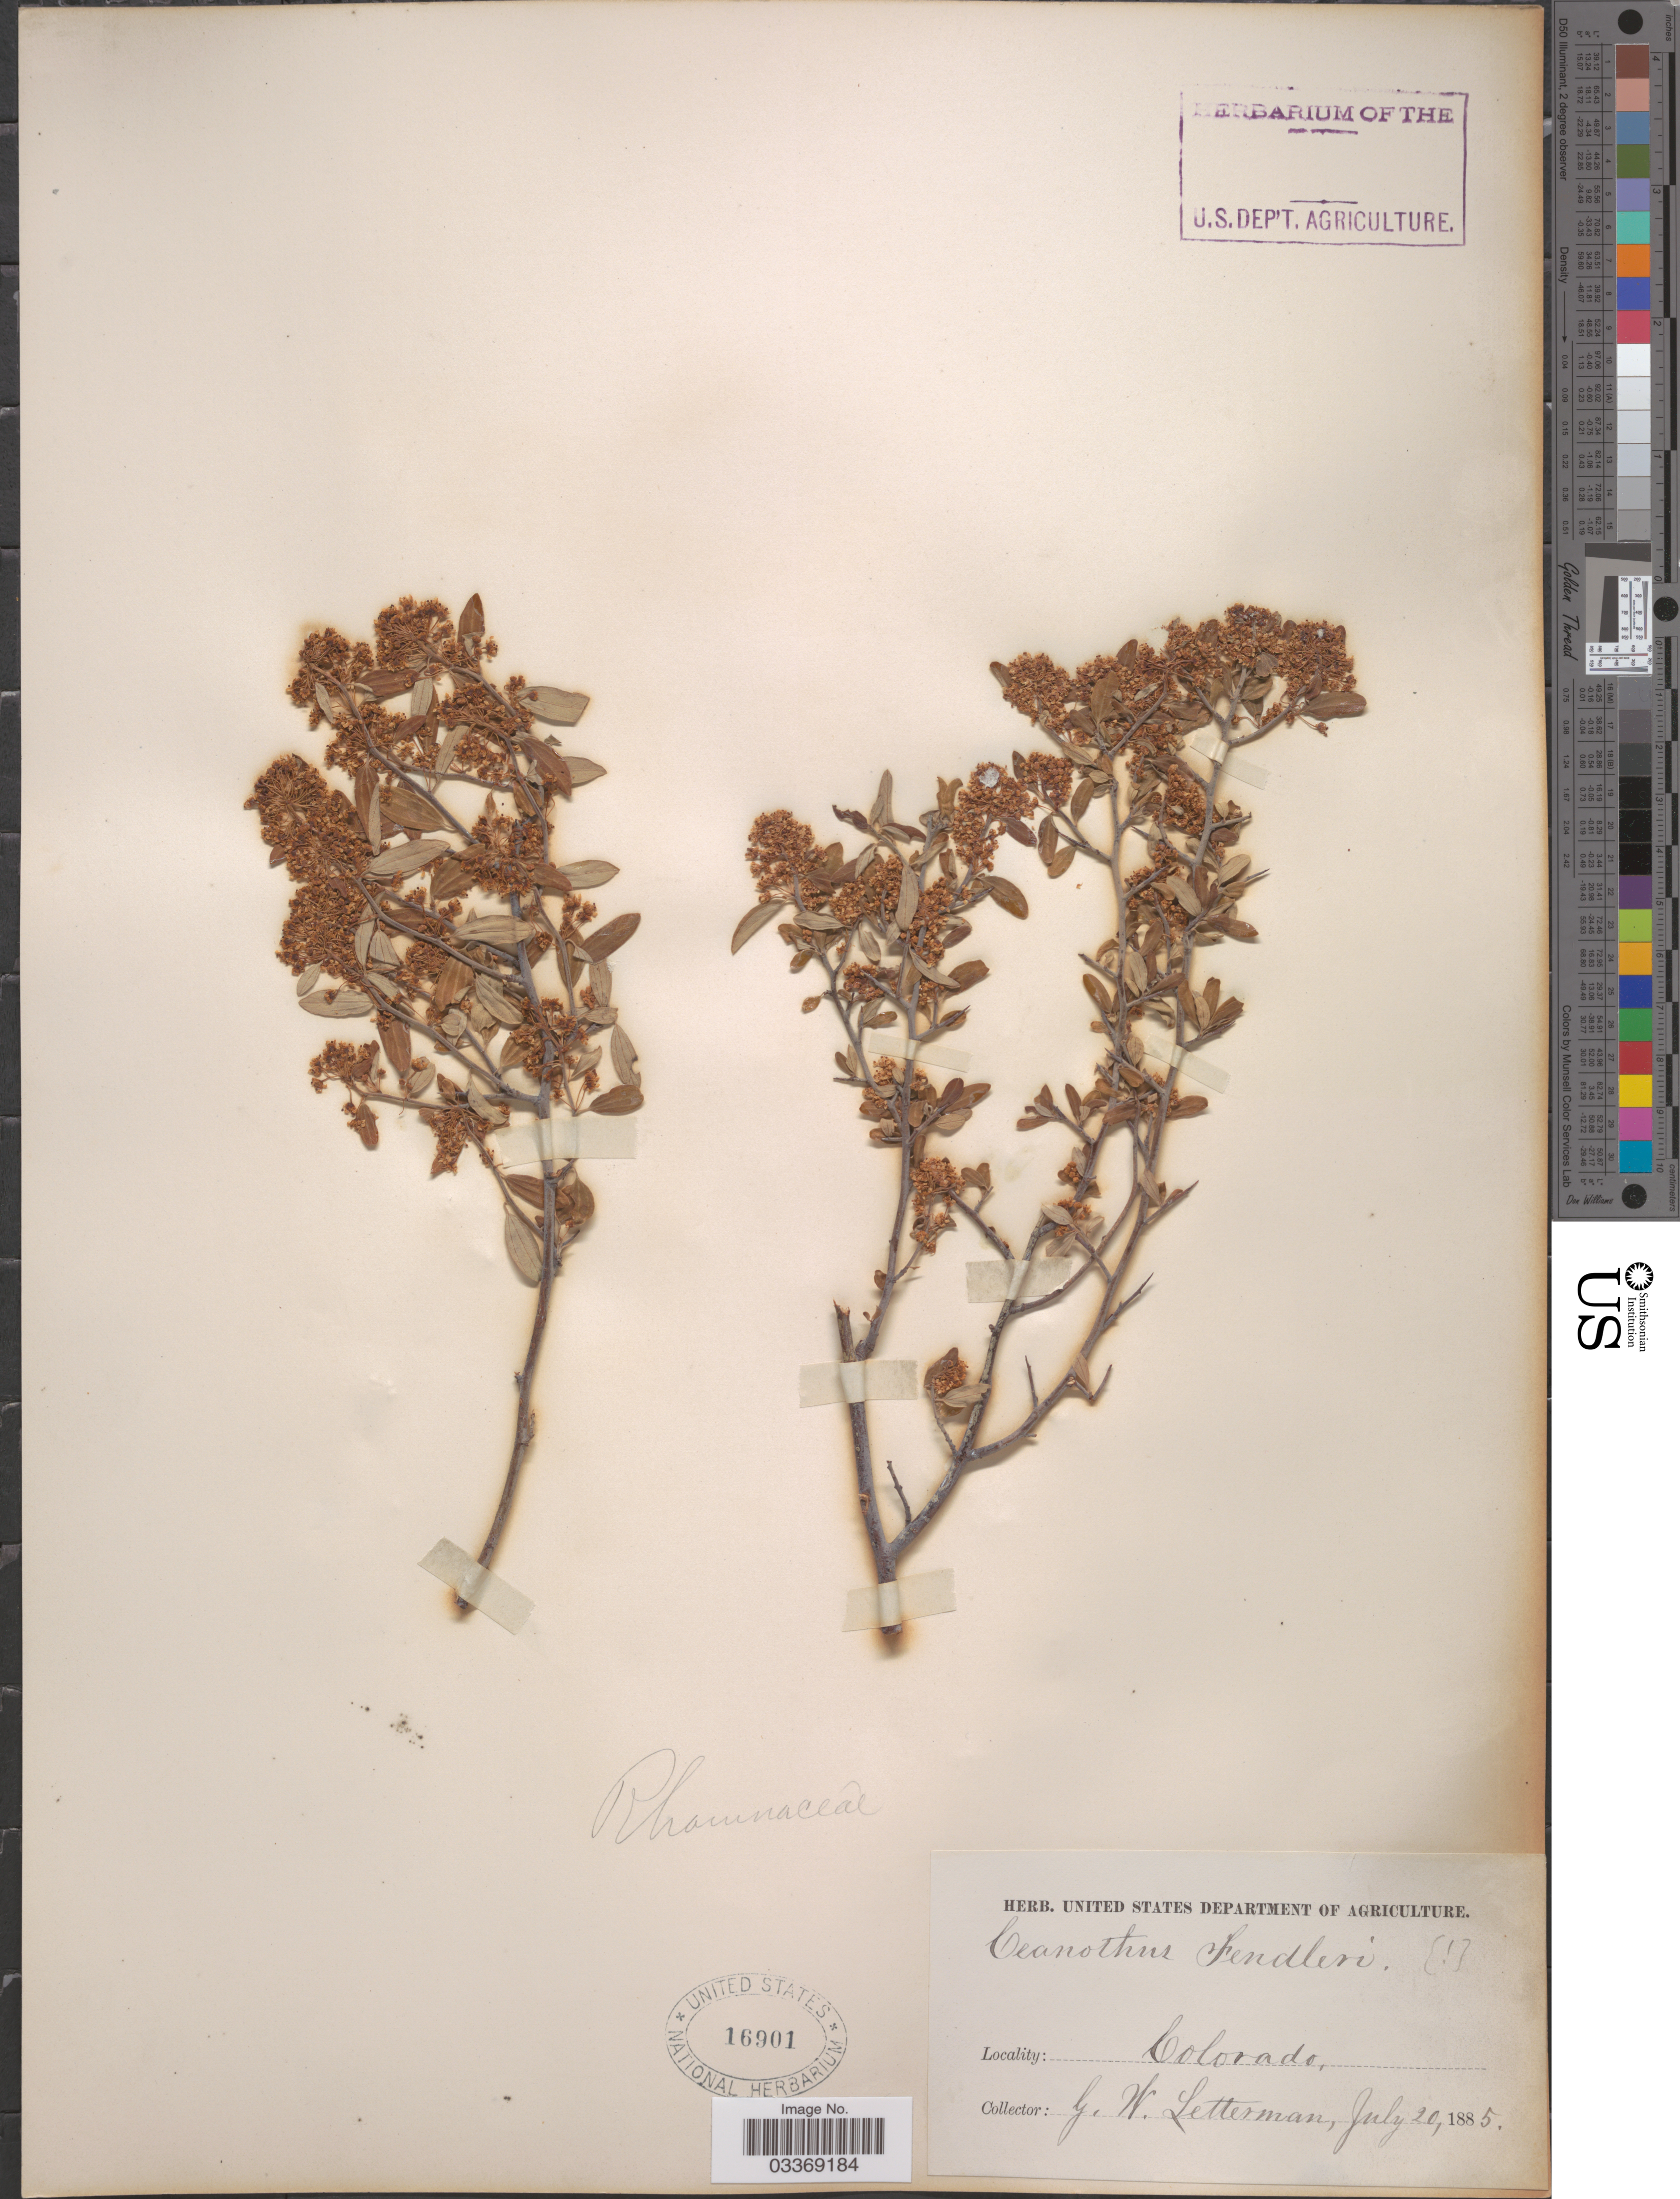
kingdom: Plantae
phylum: Tracheophyta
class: Magnoliopsida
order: Rosales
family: Rhamnaceae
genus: Ceanothus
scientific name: Ceanothus fendleri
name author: A. Gray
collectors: G. W. Letterman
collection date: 1885-07-20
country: United States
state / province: Colorado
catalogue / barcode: US 16901